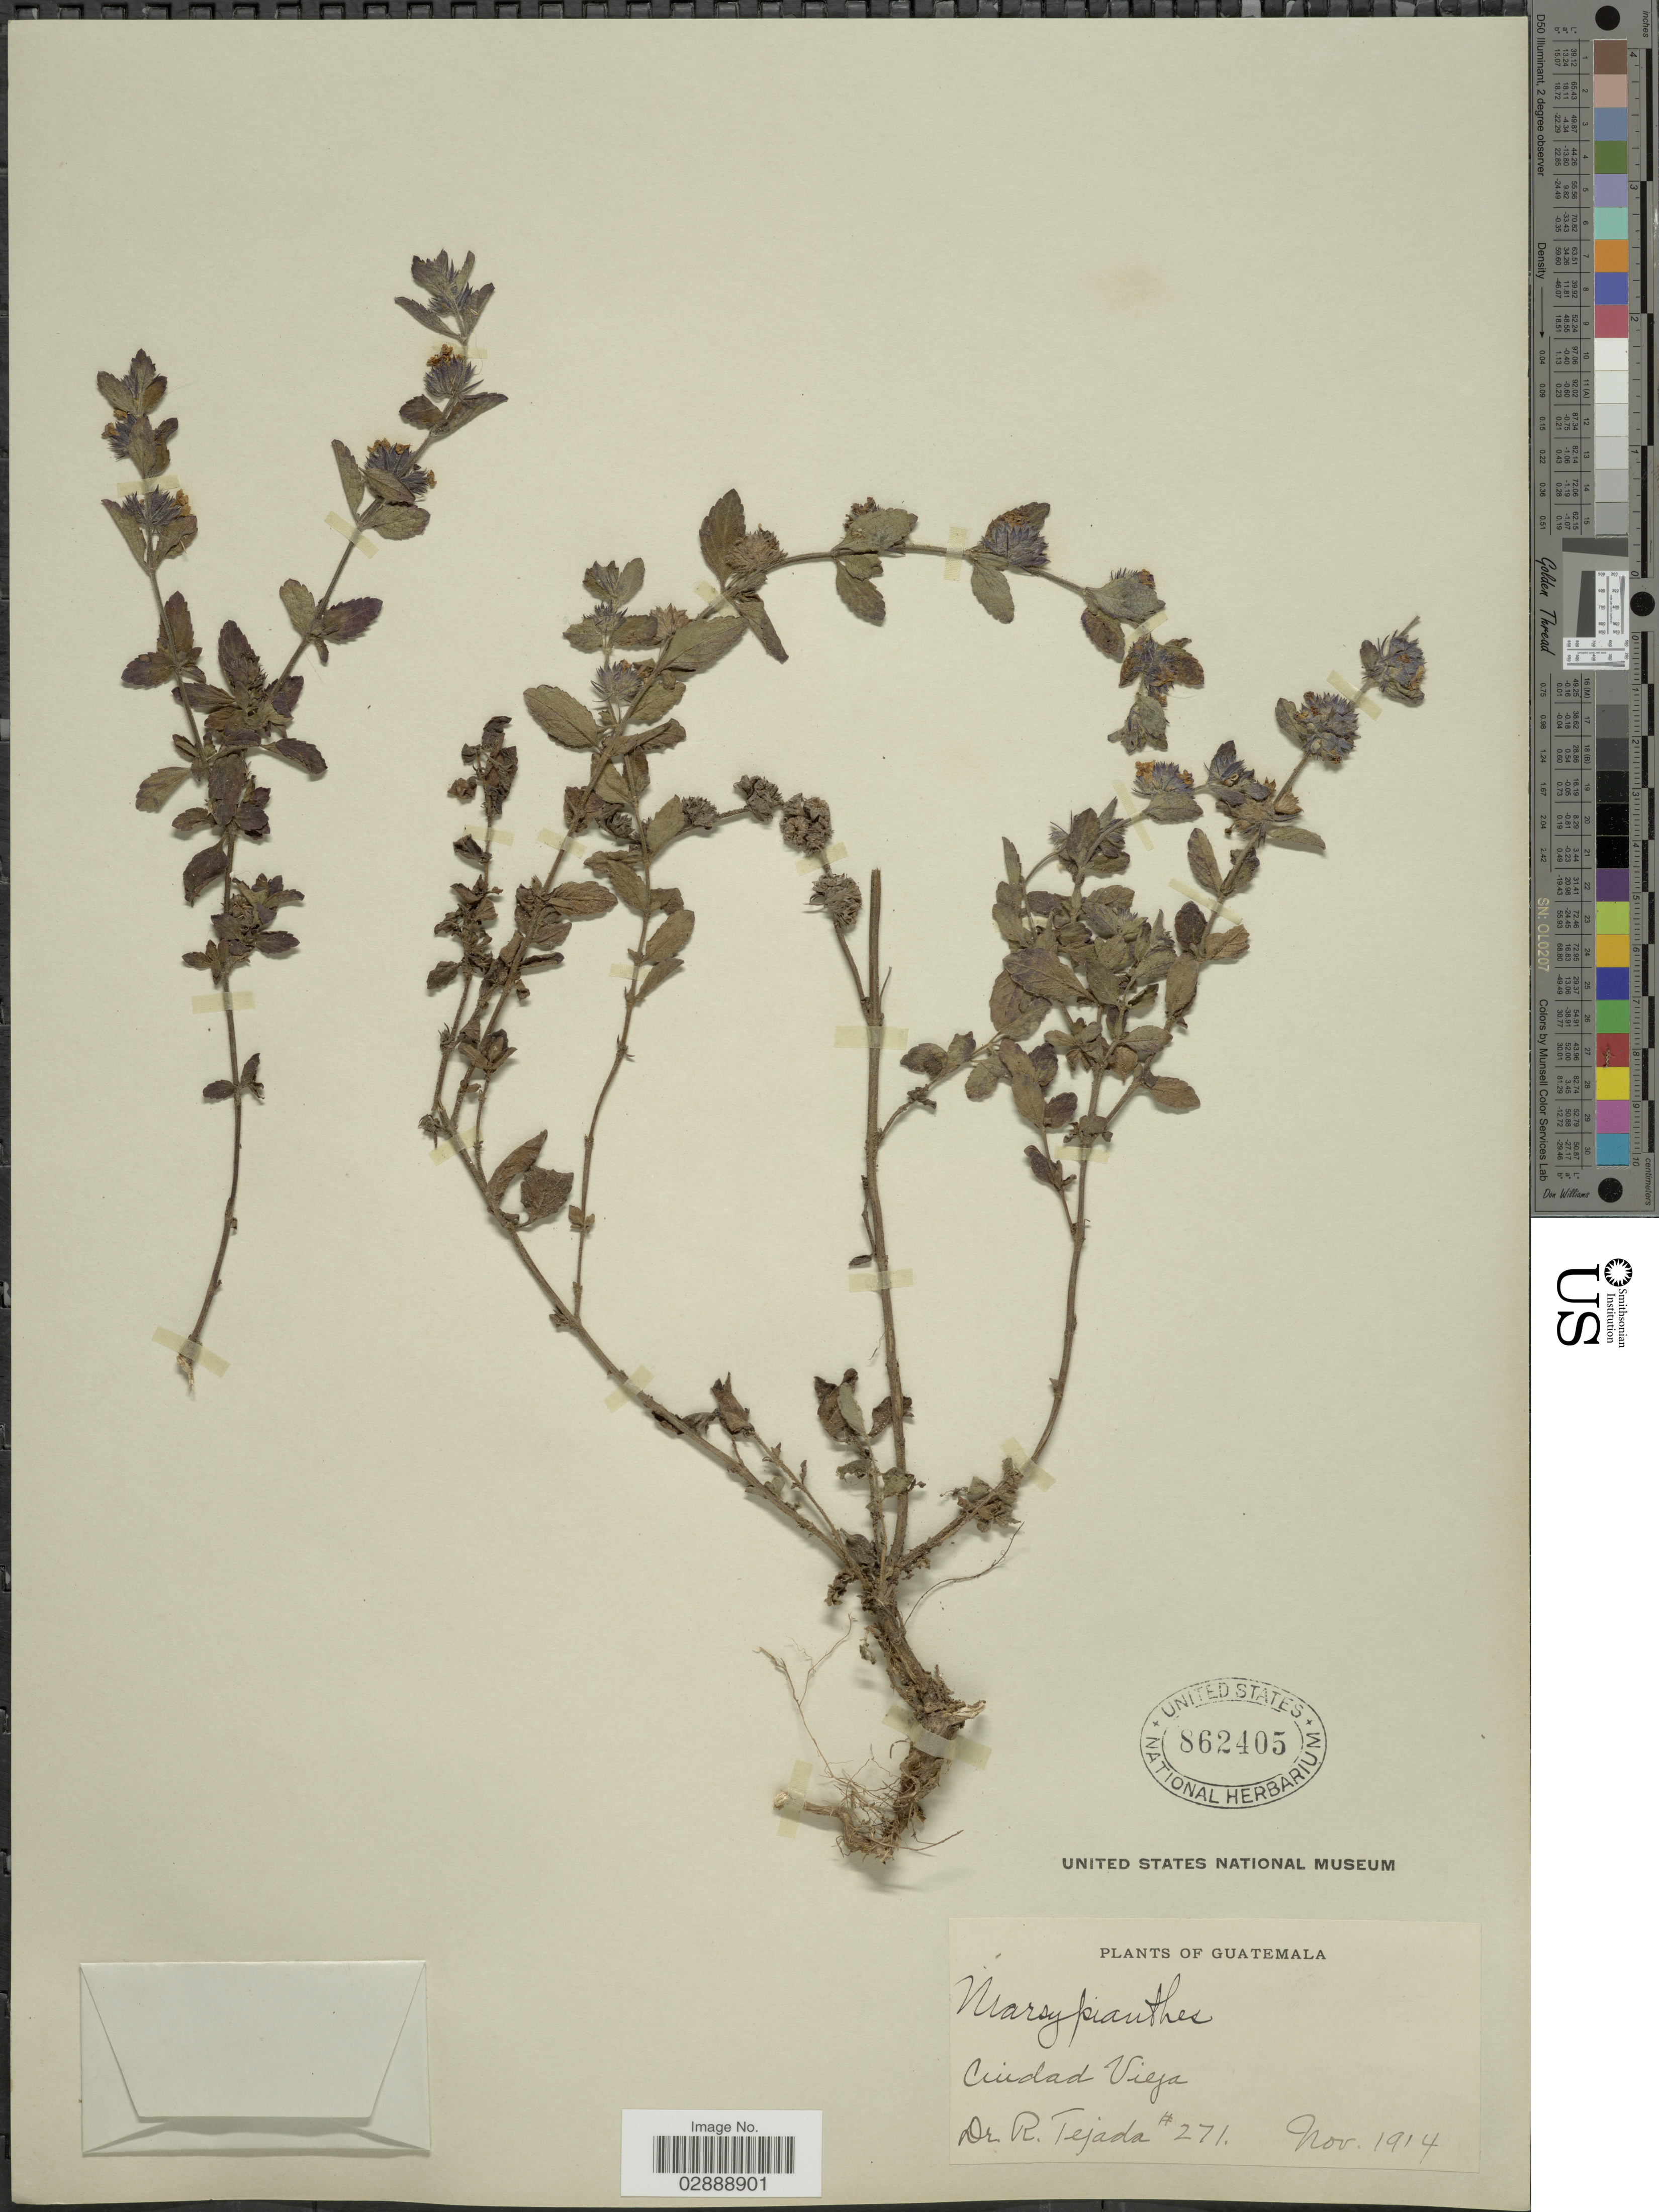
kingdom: Plantae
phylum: Tracheophyta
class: Magnoliopsida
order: Lamiales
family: Lamiaceae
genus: Marsypianthes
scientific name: Marsypianthes chamaedrys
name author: (Vahl) Kuntze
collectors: R. Tejada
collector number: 271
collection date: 1914-11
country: Guatemala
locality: Ciudad Vieja.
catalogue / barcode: US 862405